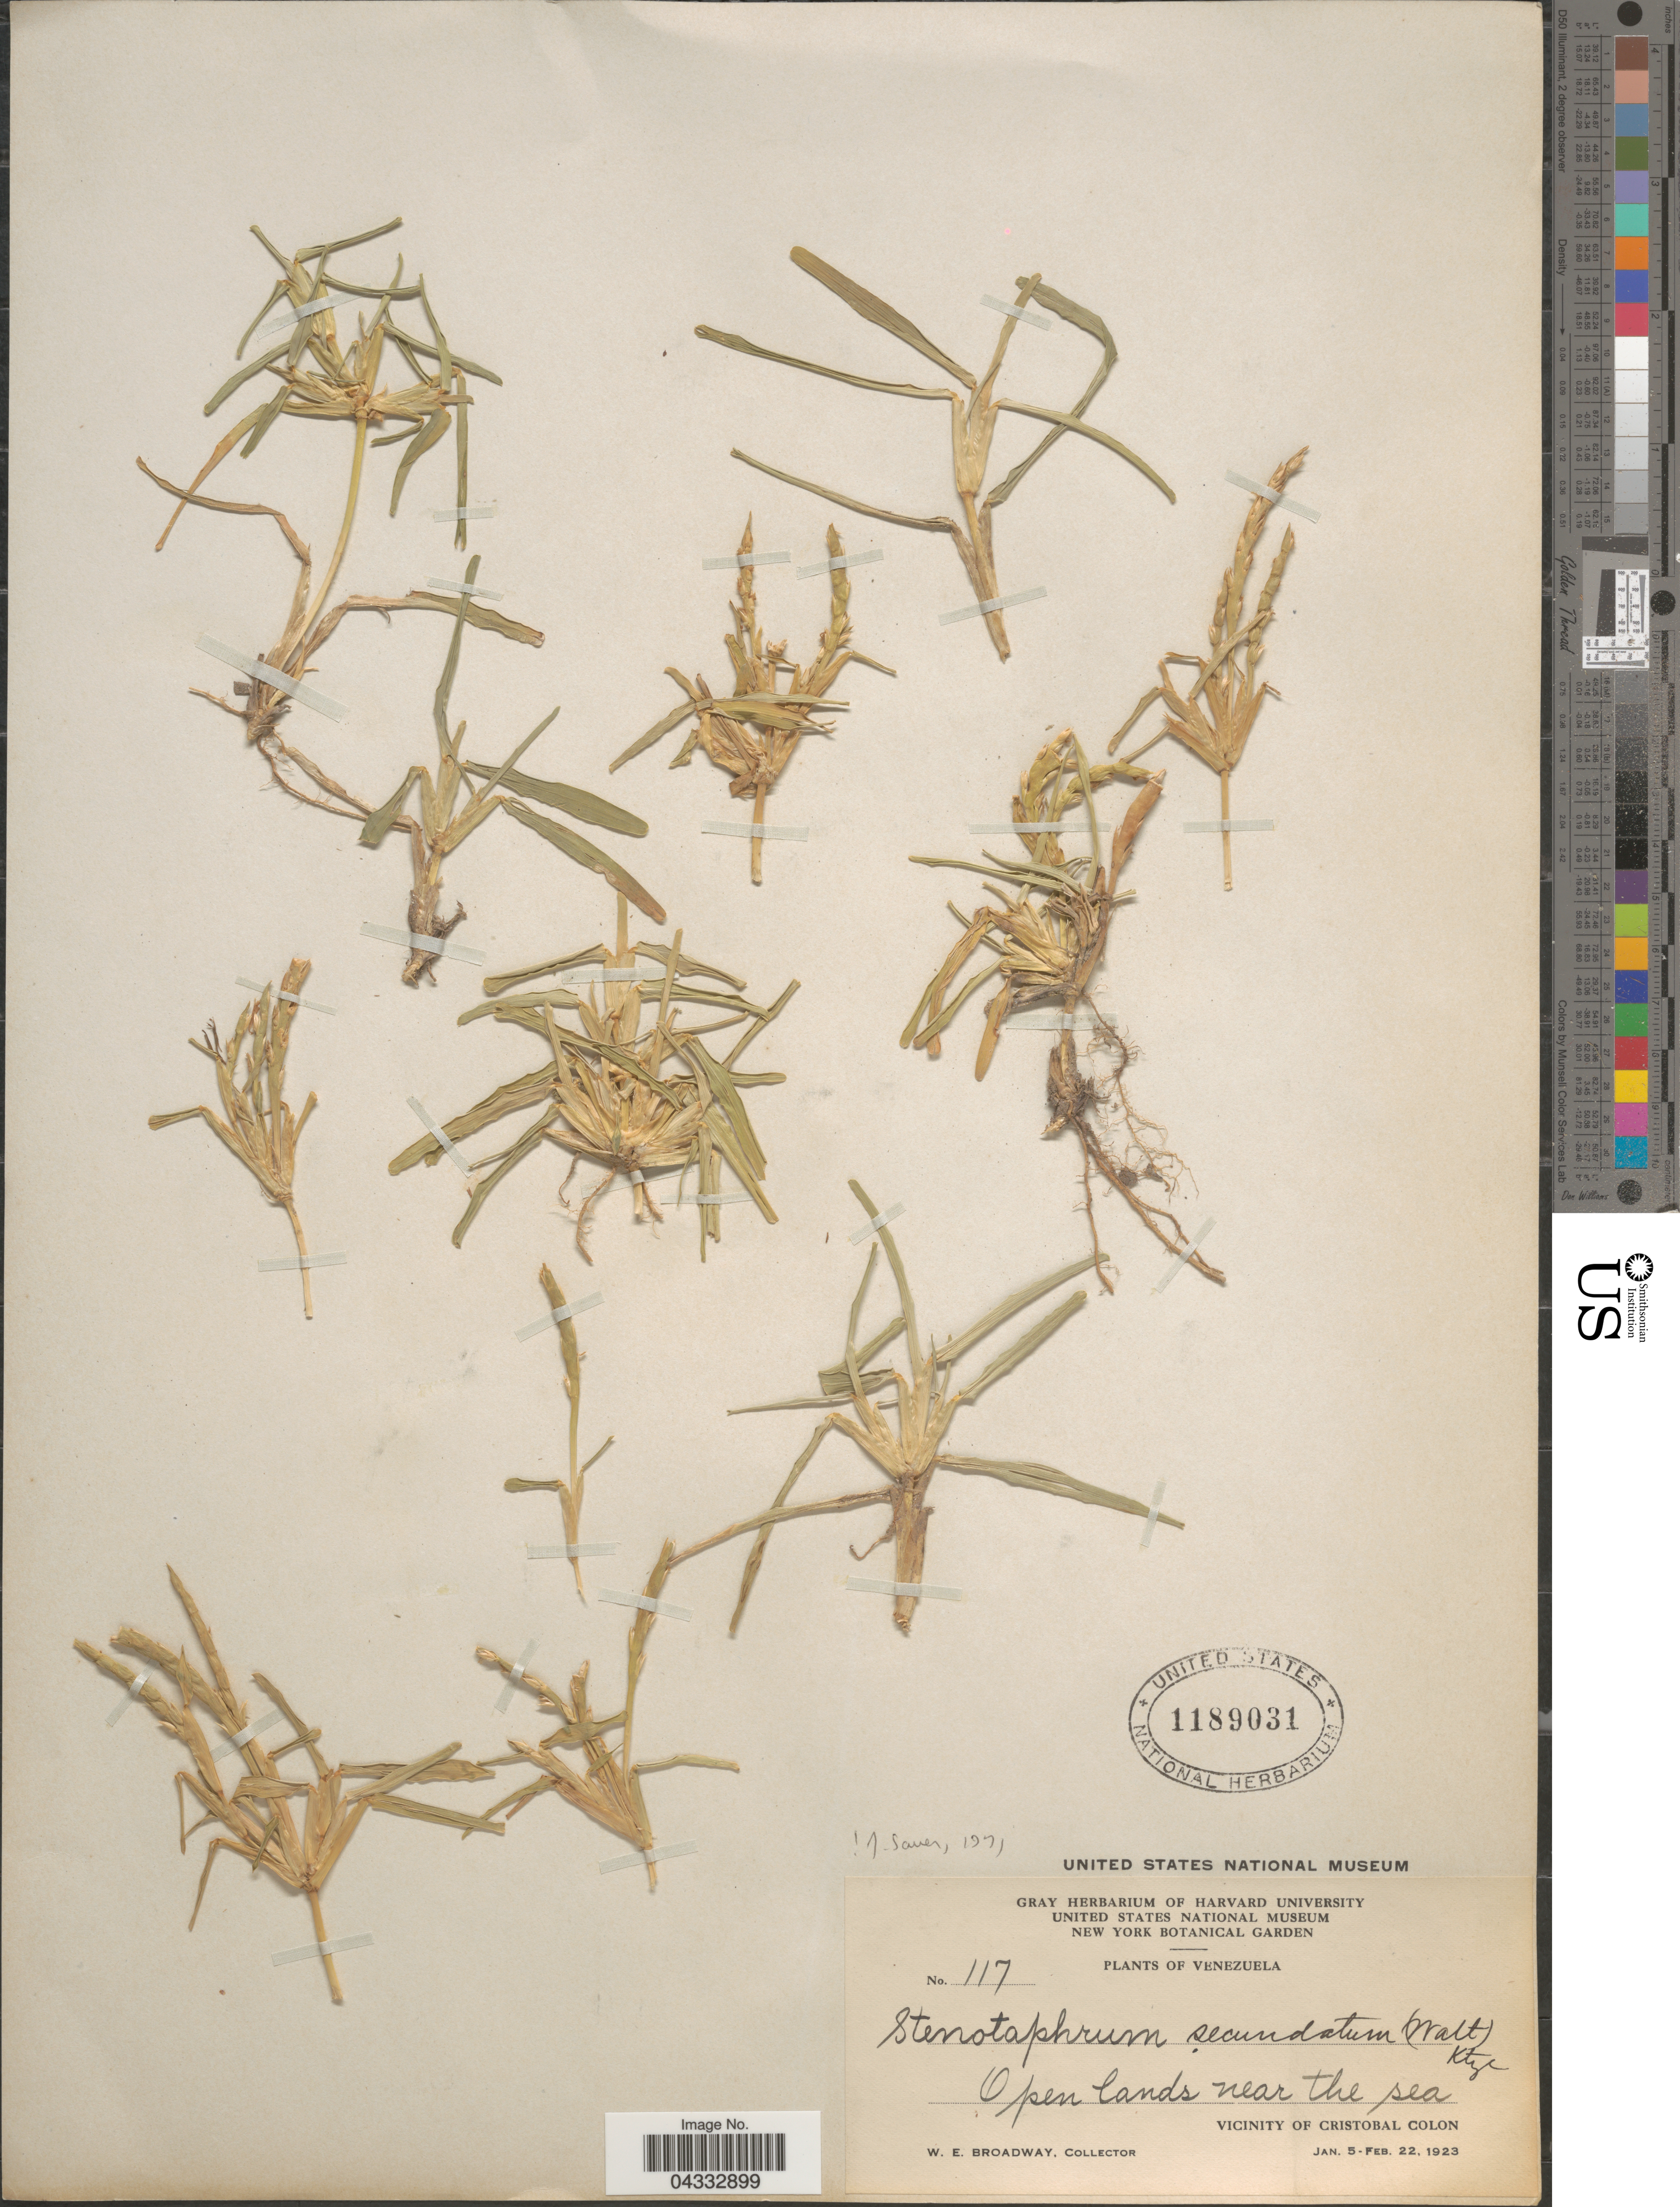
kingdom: Plantae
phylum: Tracheophyta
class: Liliopsida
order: Poales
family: Poaceae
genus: Stenotaphrum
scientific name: Stenotaphrum secundatum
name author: (Walter) Kuntze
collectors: W. E. Broadway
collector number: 117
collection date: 1923-01-05/1923-02-22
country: Venezuela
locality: Open lands near the sea. Vicinity of Cristobal Colon.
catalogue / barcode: US 1189031